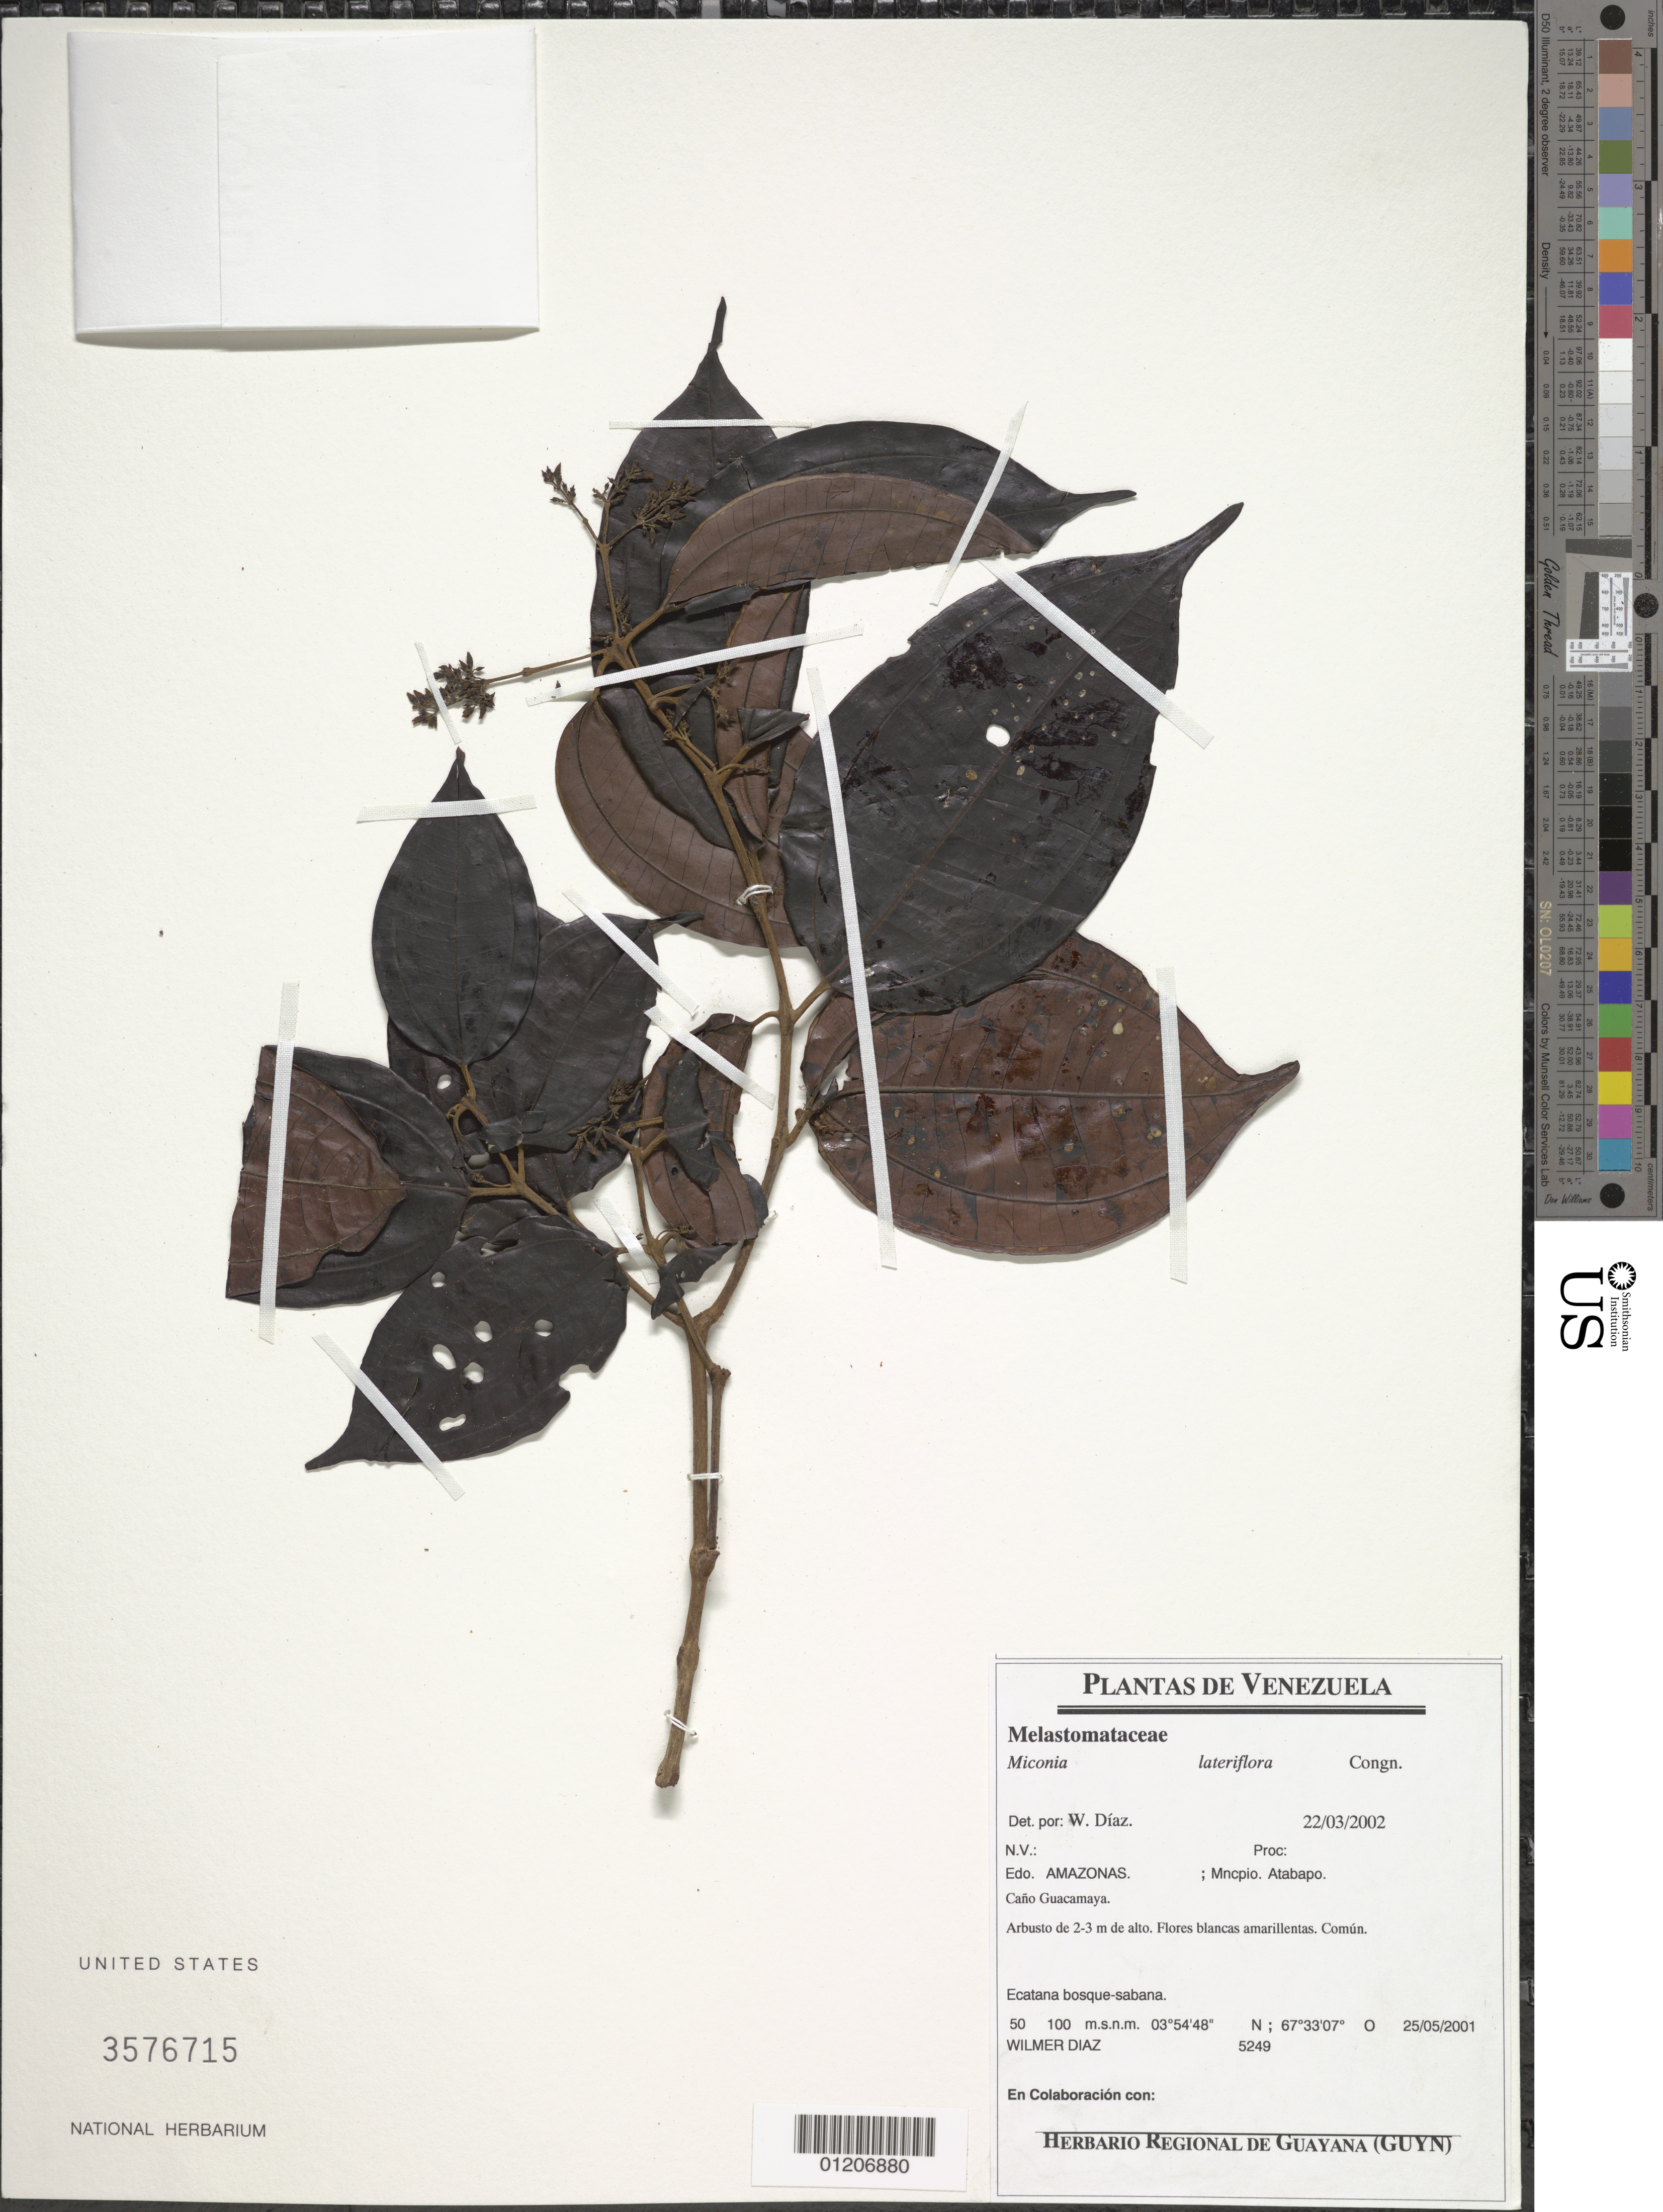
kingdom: Plantae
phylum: Tracheophyta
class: Magnoliopsida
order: Myrtales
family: Melastomataceae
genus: Miconia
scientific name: Miconia lateriflora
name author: Cogn.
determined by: Díaz P., Wilmer A.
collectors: W. Díaz P.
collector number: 5249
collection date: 2001-05-25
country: Venezuela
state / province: Amazonas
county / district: Atabapo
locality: Caño Guacamaya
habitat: Ecatana bosque-sabana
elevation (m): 50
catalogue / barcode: US 3576715